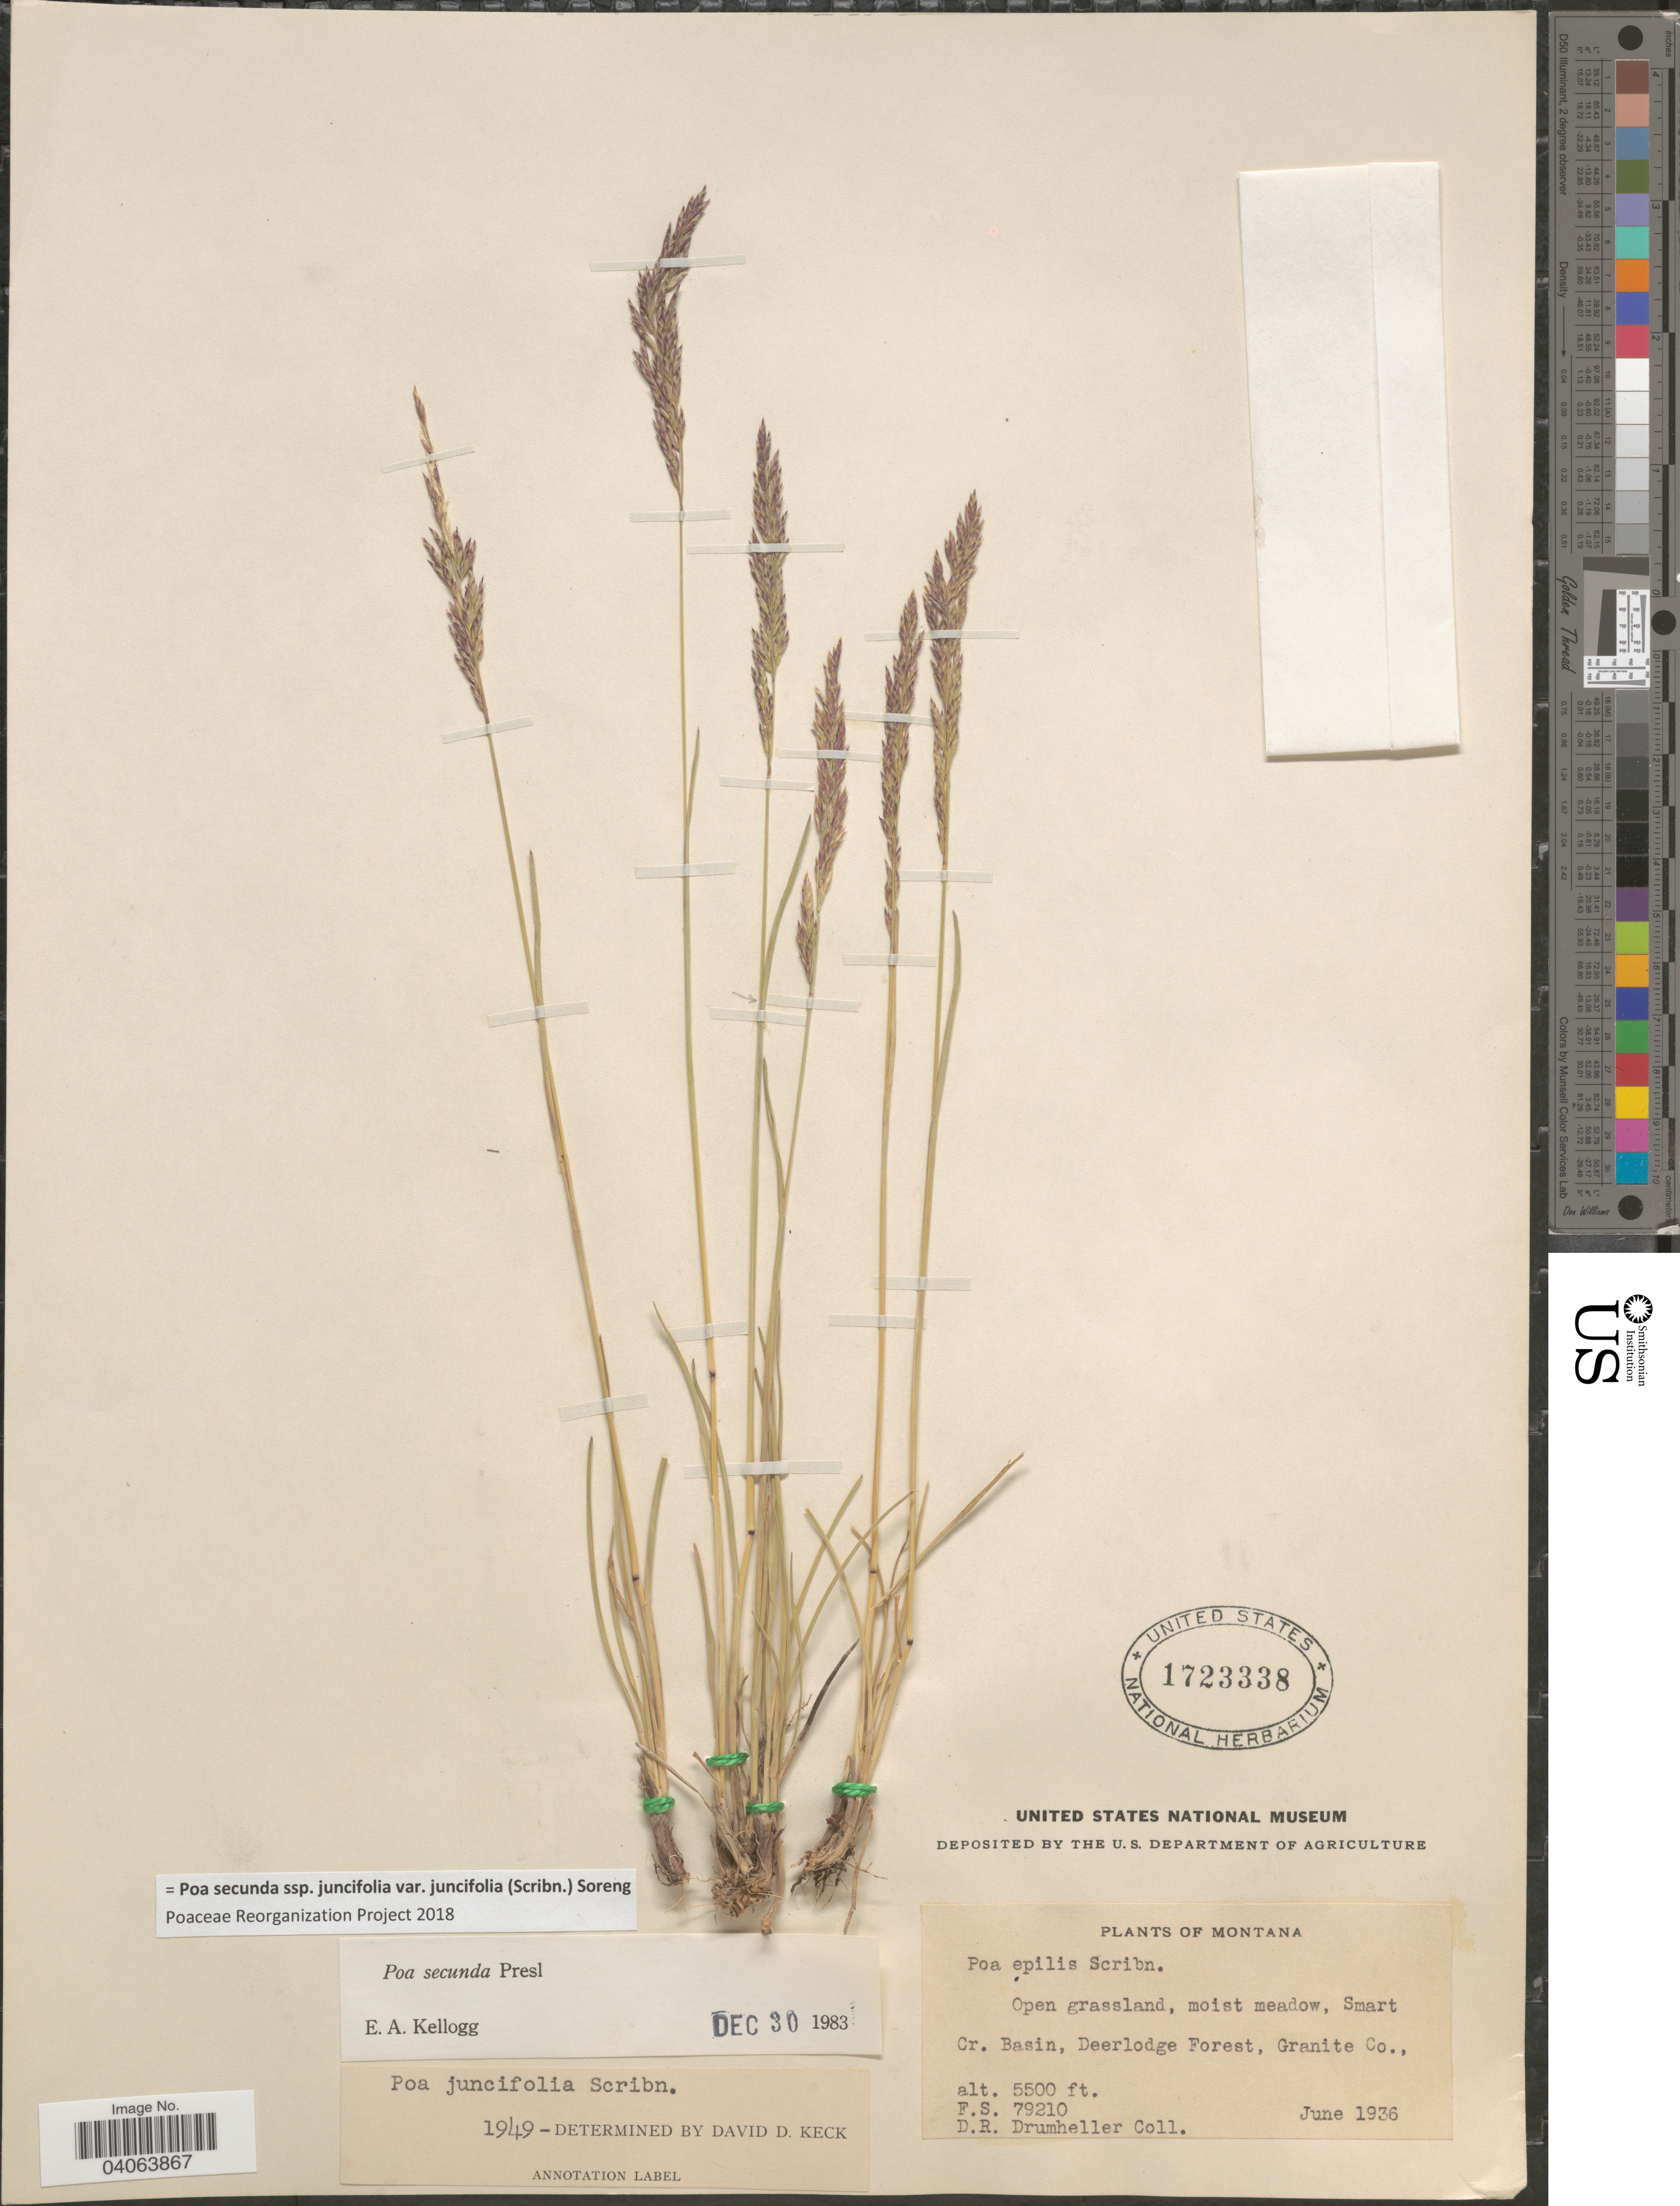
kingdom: Plantae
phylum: Tracheophyta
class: Liliopsida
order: Poales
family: Poaceae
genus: Poa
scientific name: Poa secunda subsp. juncifolia var. juncifolia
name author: (Scribn.) Soreng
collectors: D. Drumheller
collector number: F.S. 79210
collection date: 1936-06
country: United States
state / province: Montana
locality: Open grassland, moist meadow, Smart Cr. Basin, Deerlodge Forest, Granite Co.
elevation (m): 1676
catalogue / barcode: US 1723338